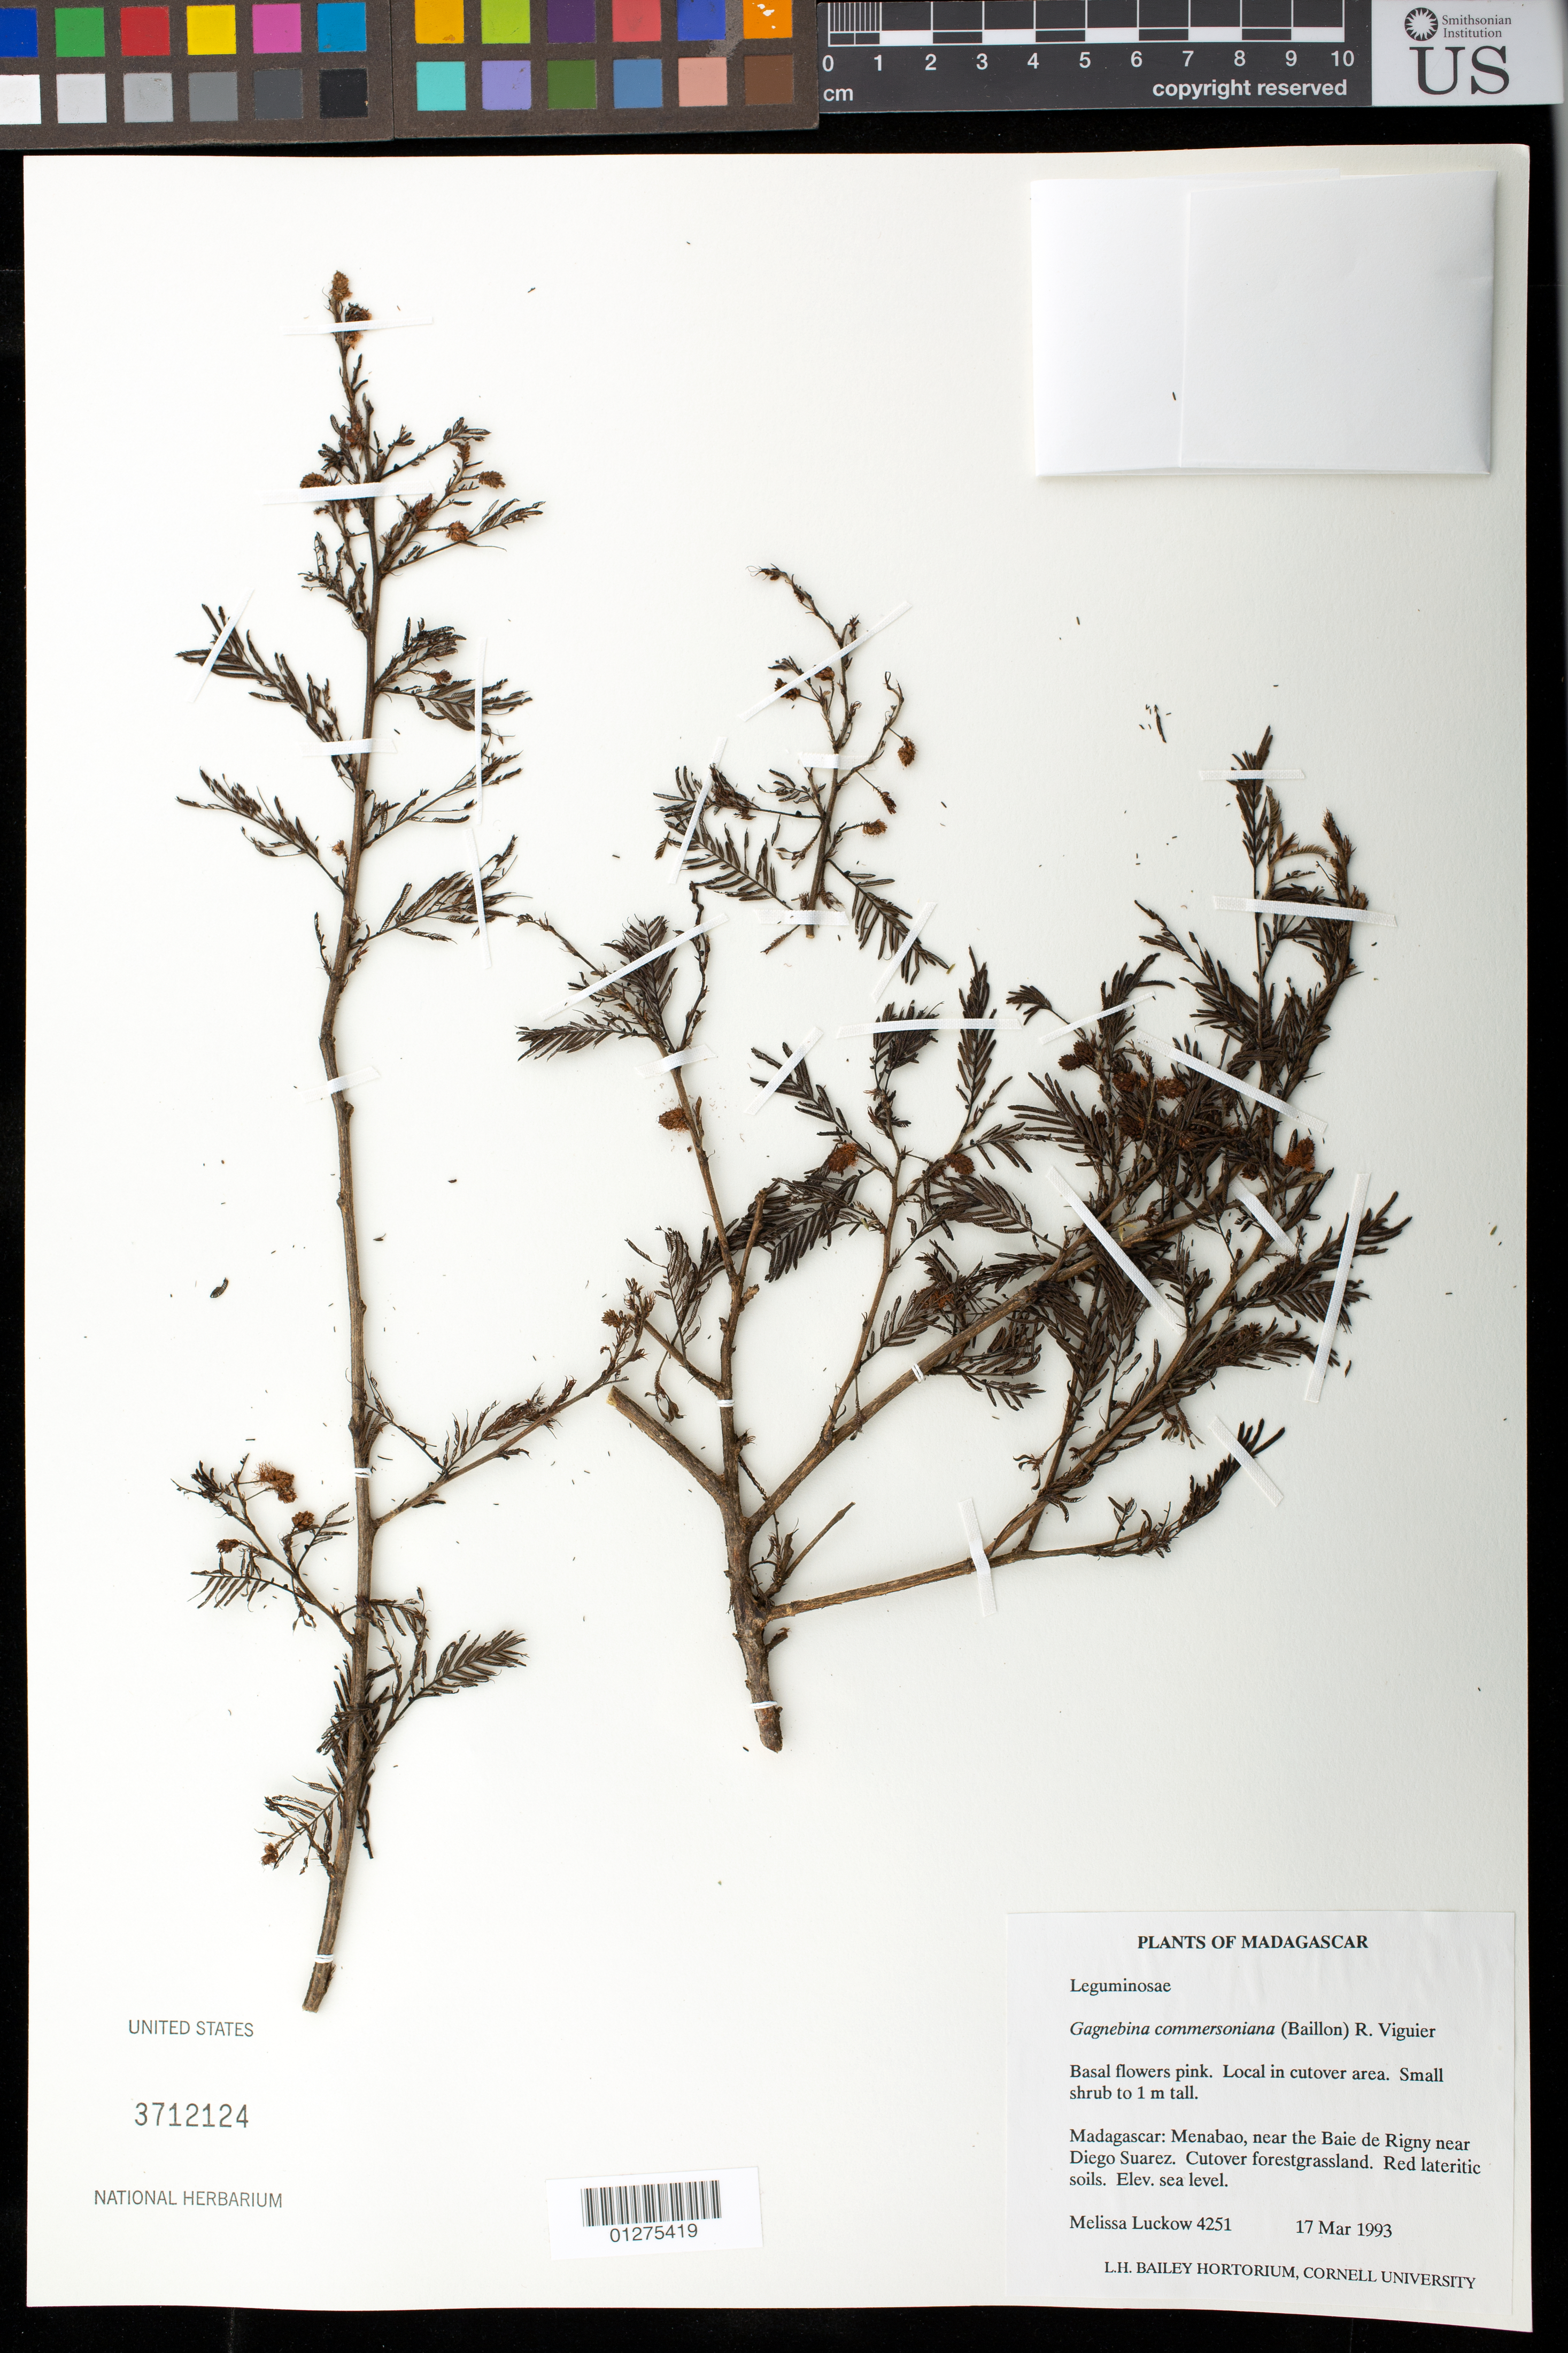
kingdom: Plantae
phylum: Tracheophyta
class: Magnoliopsida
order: Fabales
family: Fabaceae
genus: Gagnebina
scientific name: Gagnebina commersoniana (Baill.) R. Vig.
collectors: M. A. Luckow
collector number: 4251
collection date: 1993-03-17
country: Madagascar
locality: Menabao, near the Baie de Rigny near Diego Suarez, Cutover forest grassland. Red lateritic soils. Elev. sea level.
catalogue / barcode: US 3712124